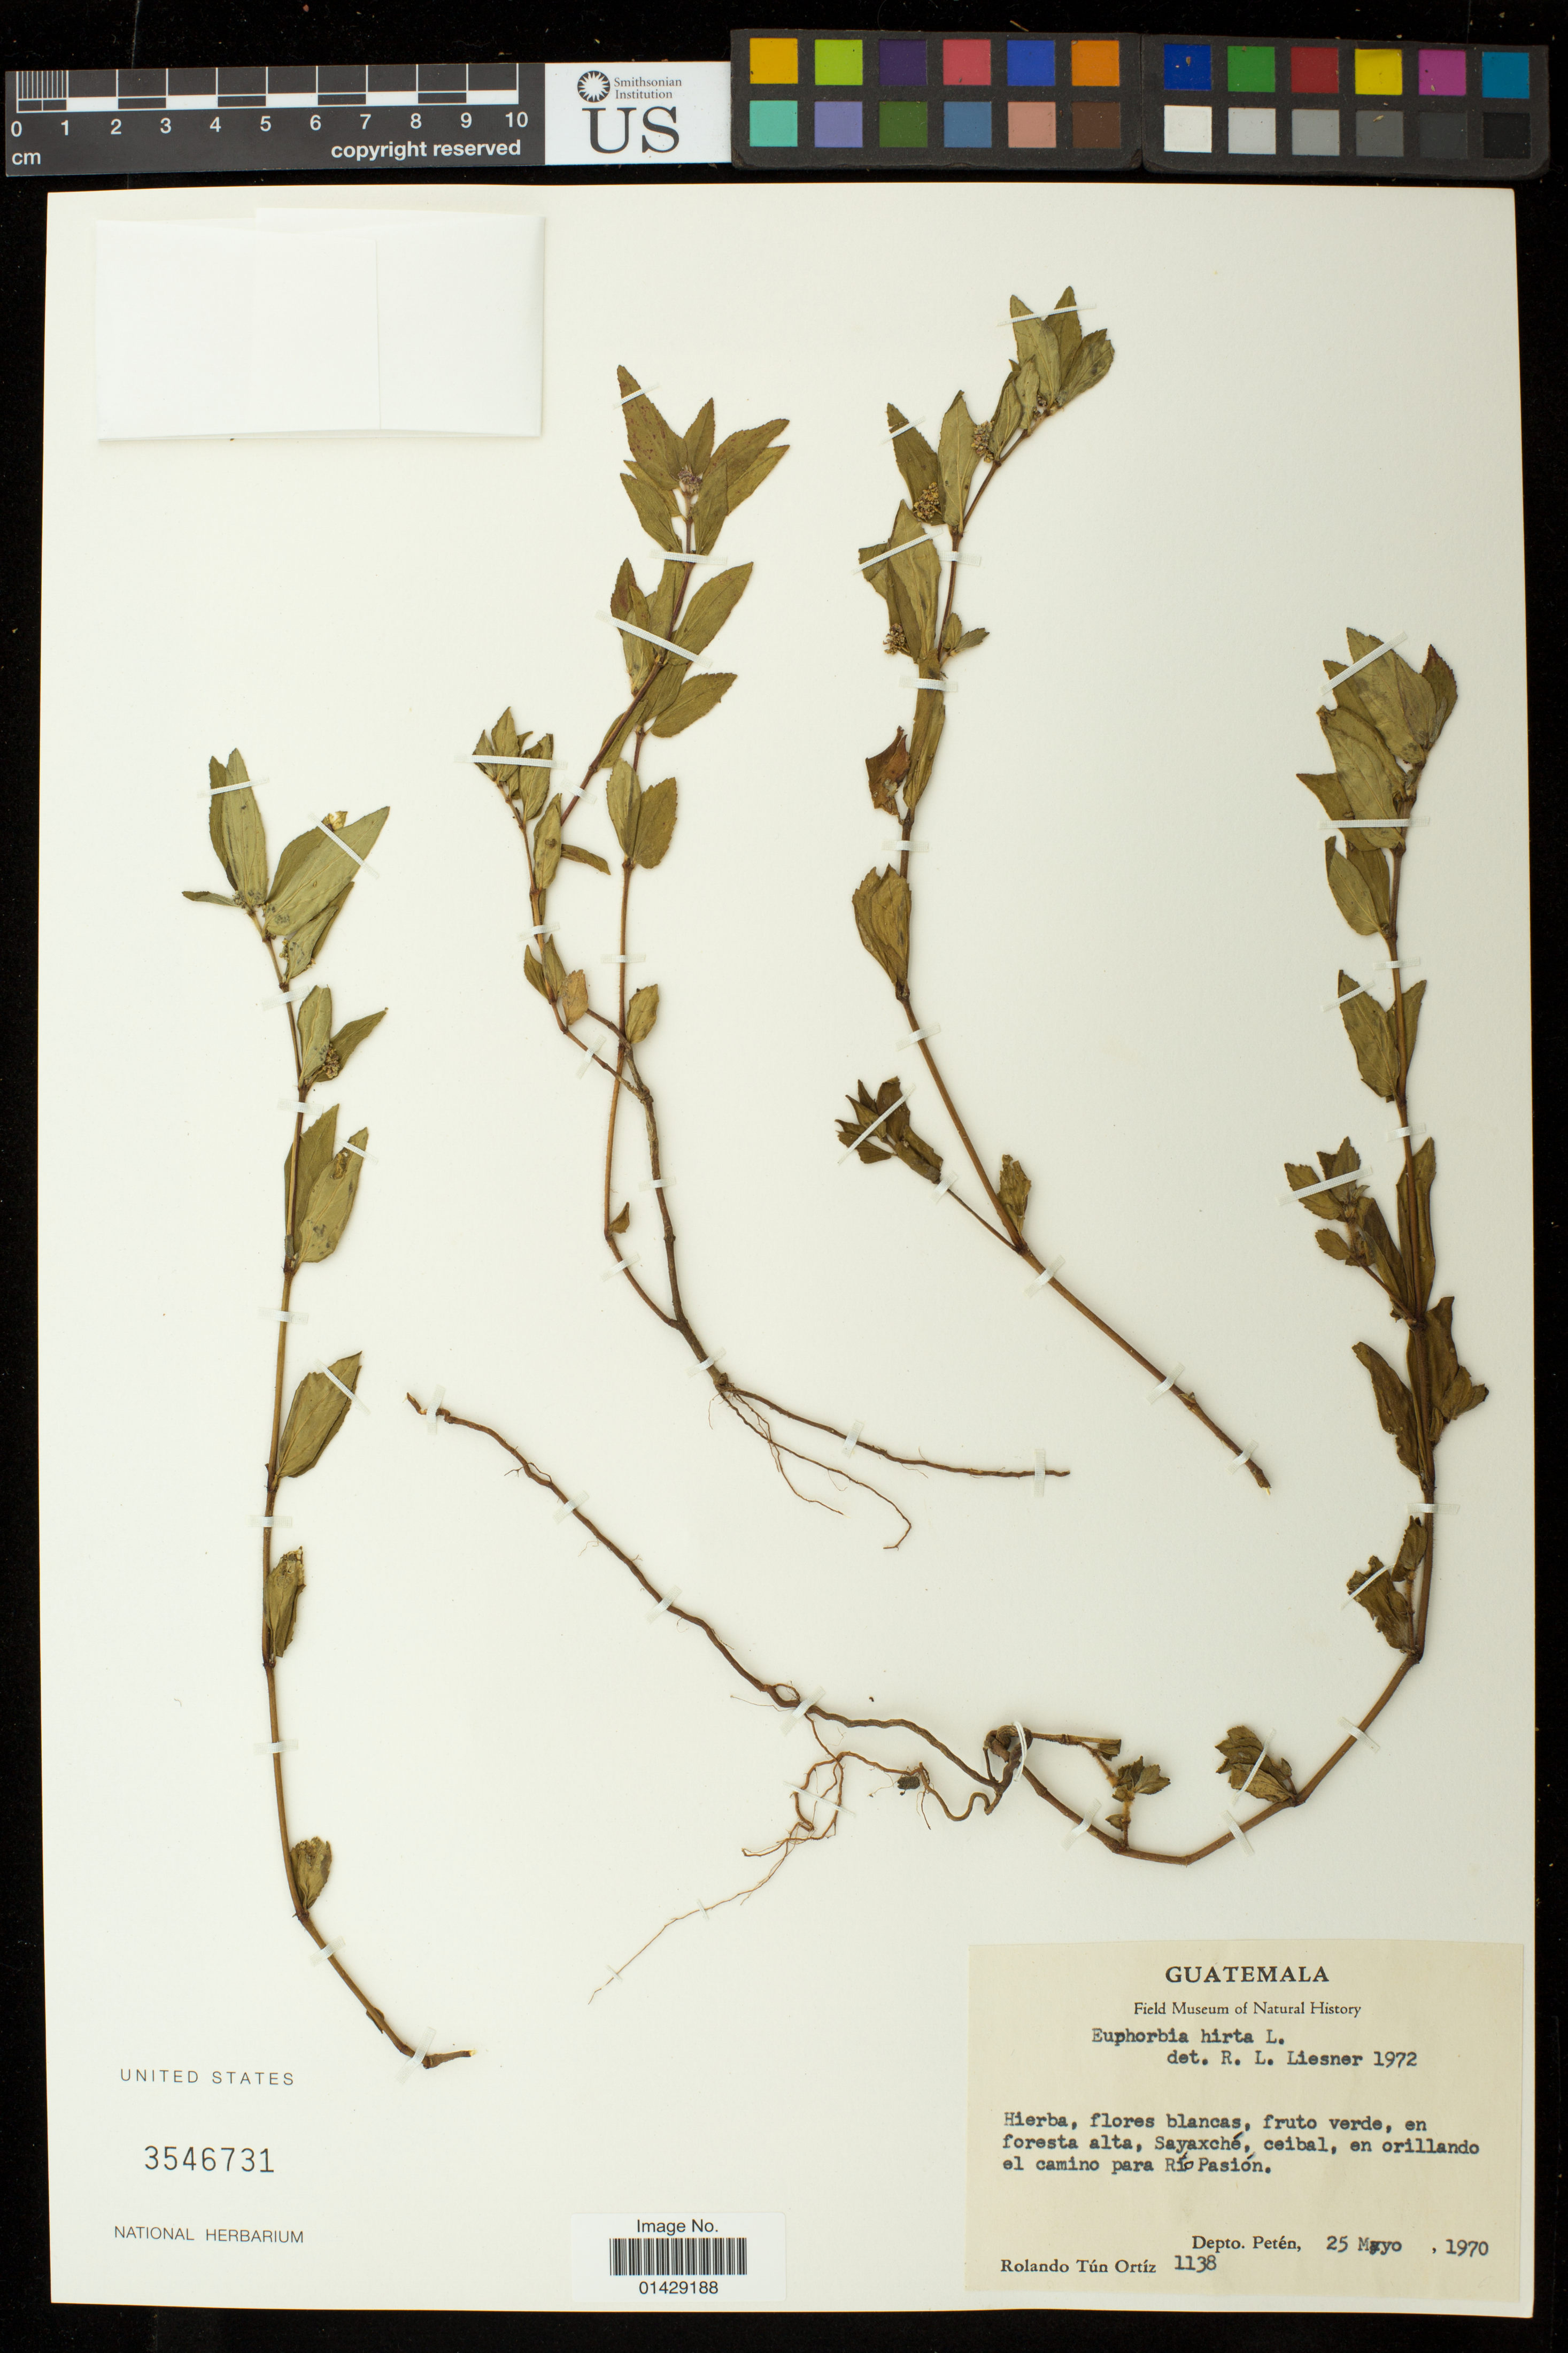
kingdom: Plantae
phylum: Tracheophyta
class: Magnoliopsida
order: Malpighiales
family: Euphorbiaceae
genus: Euphorbia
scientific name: Euphorbia hirta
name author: L.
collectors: R. T. Ortíz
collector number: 1138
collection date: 1970-05-25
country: Guatemala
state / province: El Petén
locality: En foresta alta, Sayaxche, ceibal, en orillando el camino para Rio Pasion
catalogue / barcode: US 3546731